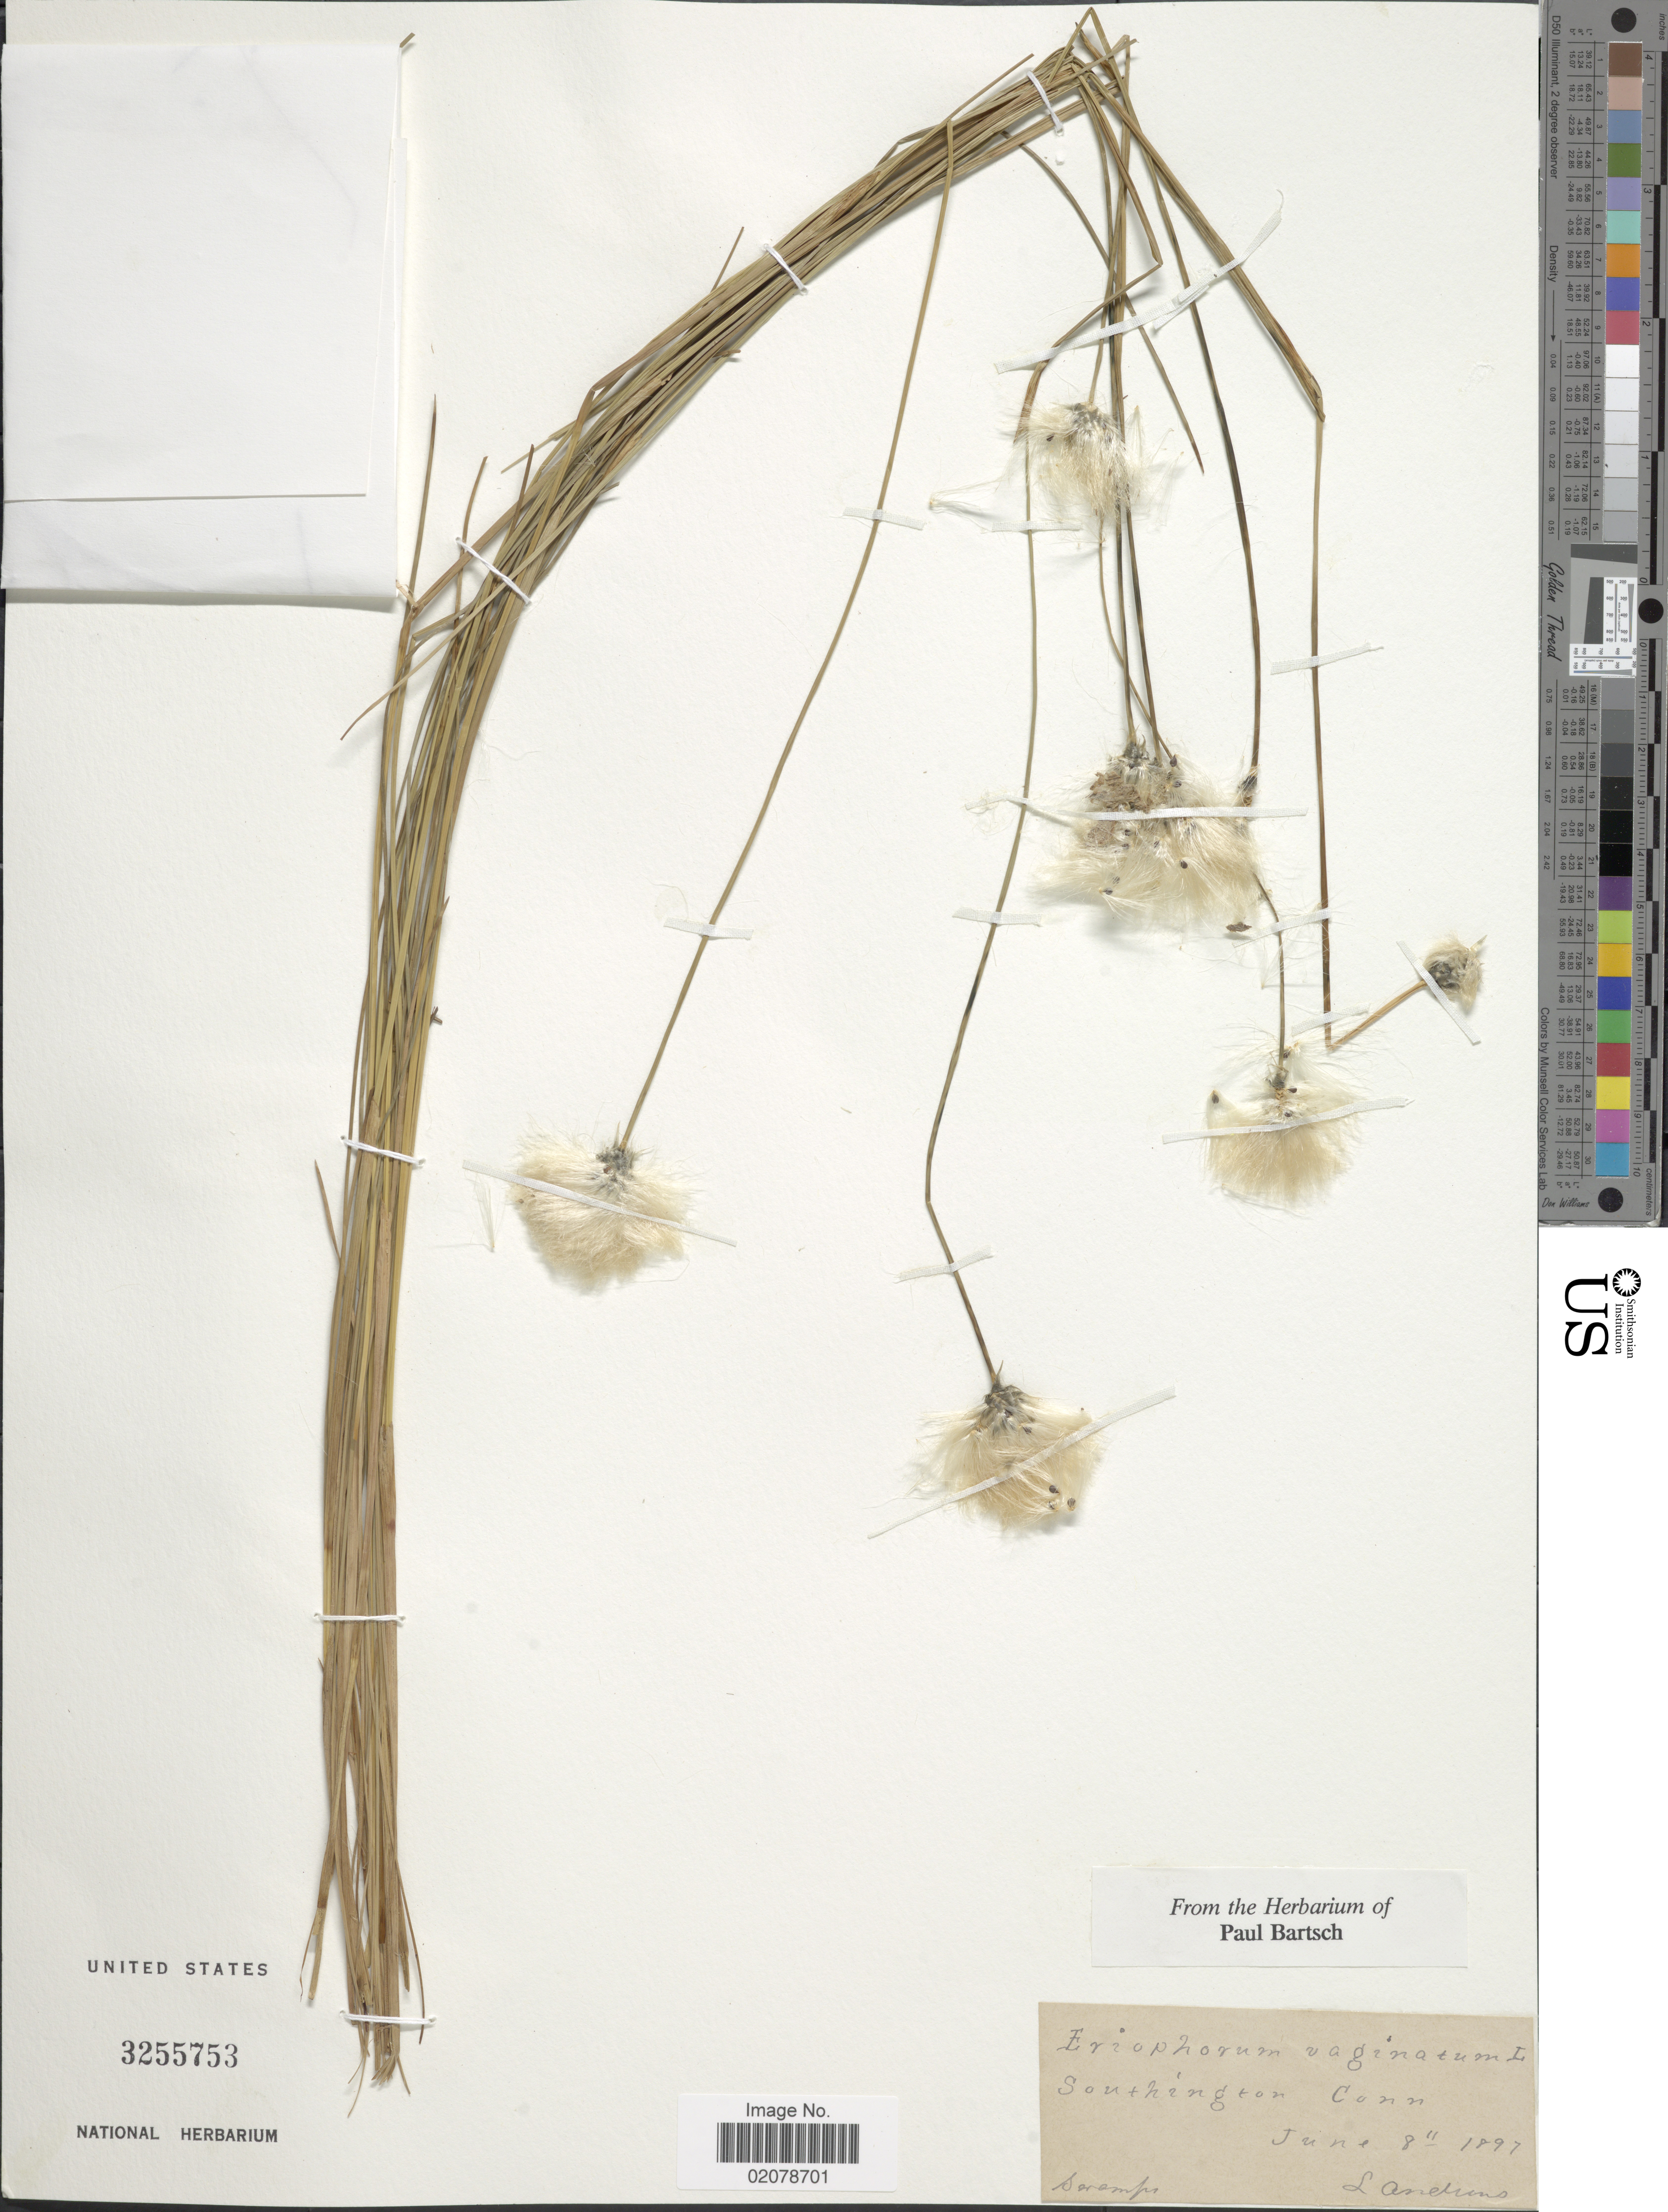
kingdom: Plantae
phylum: Tracheophyta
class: Liliopsida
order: Poales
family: Cyperaceae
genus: Eriophorum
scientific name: Eriophorum vaginatum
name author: L.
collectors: L. Andrews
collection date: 1897-06-08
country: United States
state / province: Connecticut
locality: Southington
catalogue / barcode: US 3255753